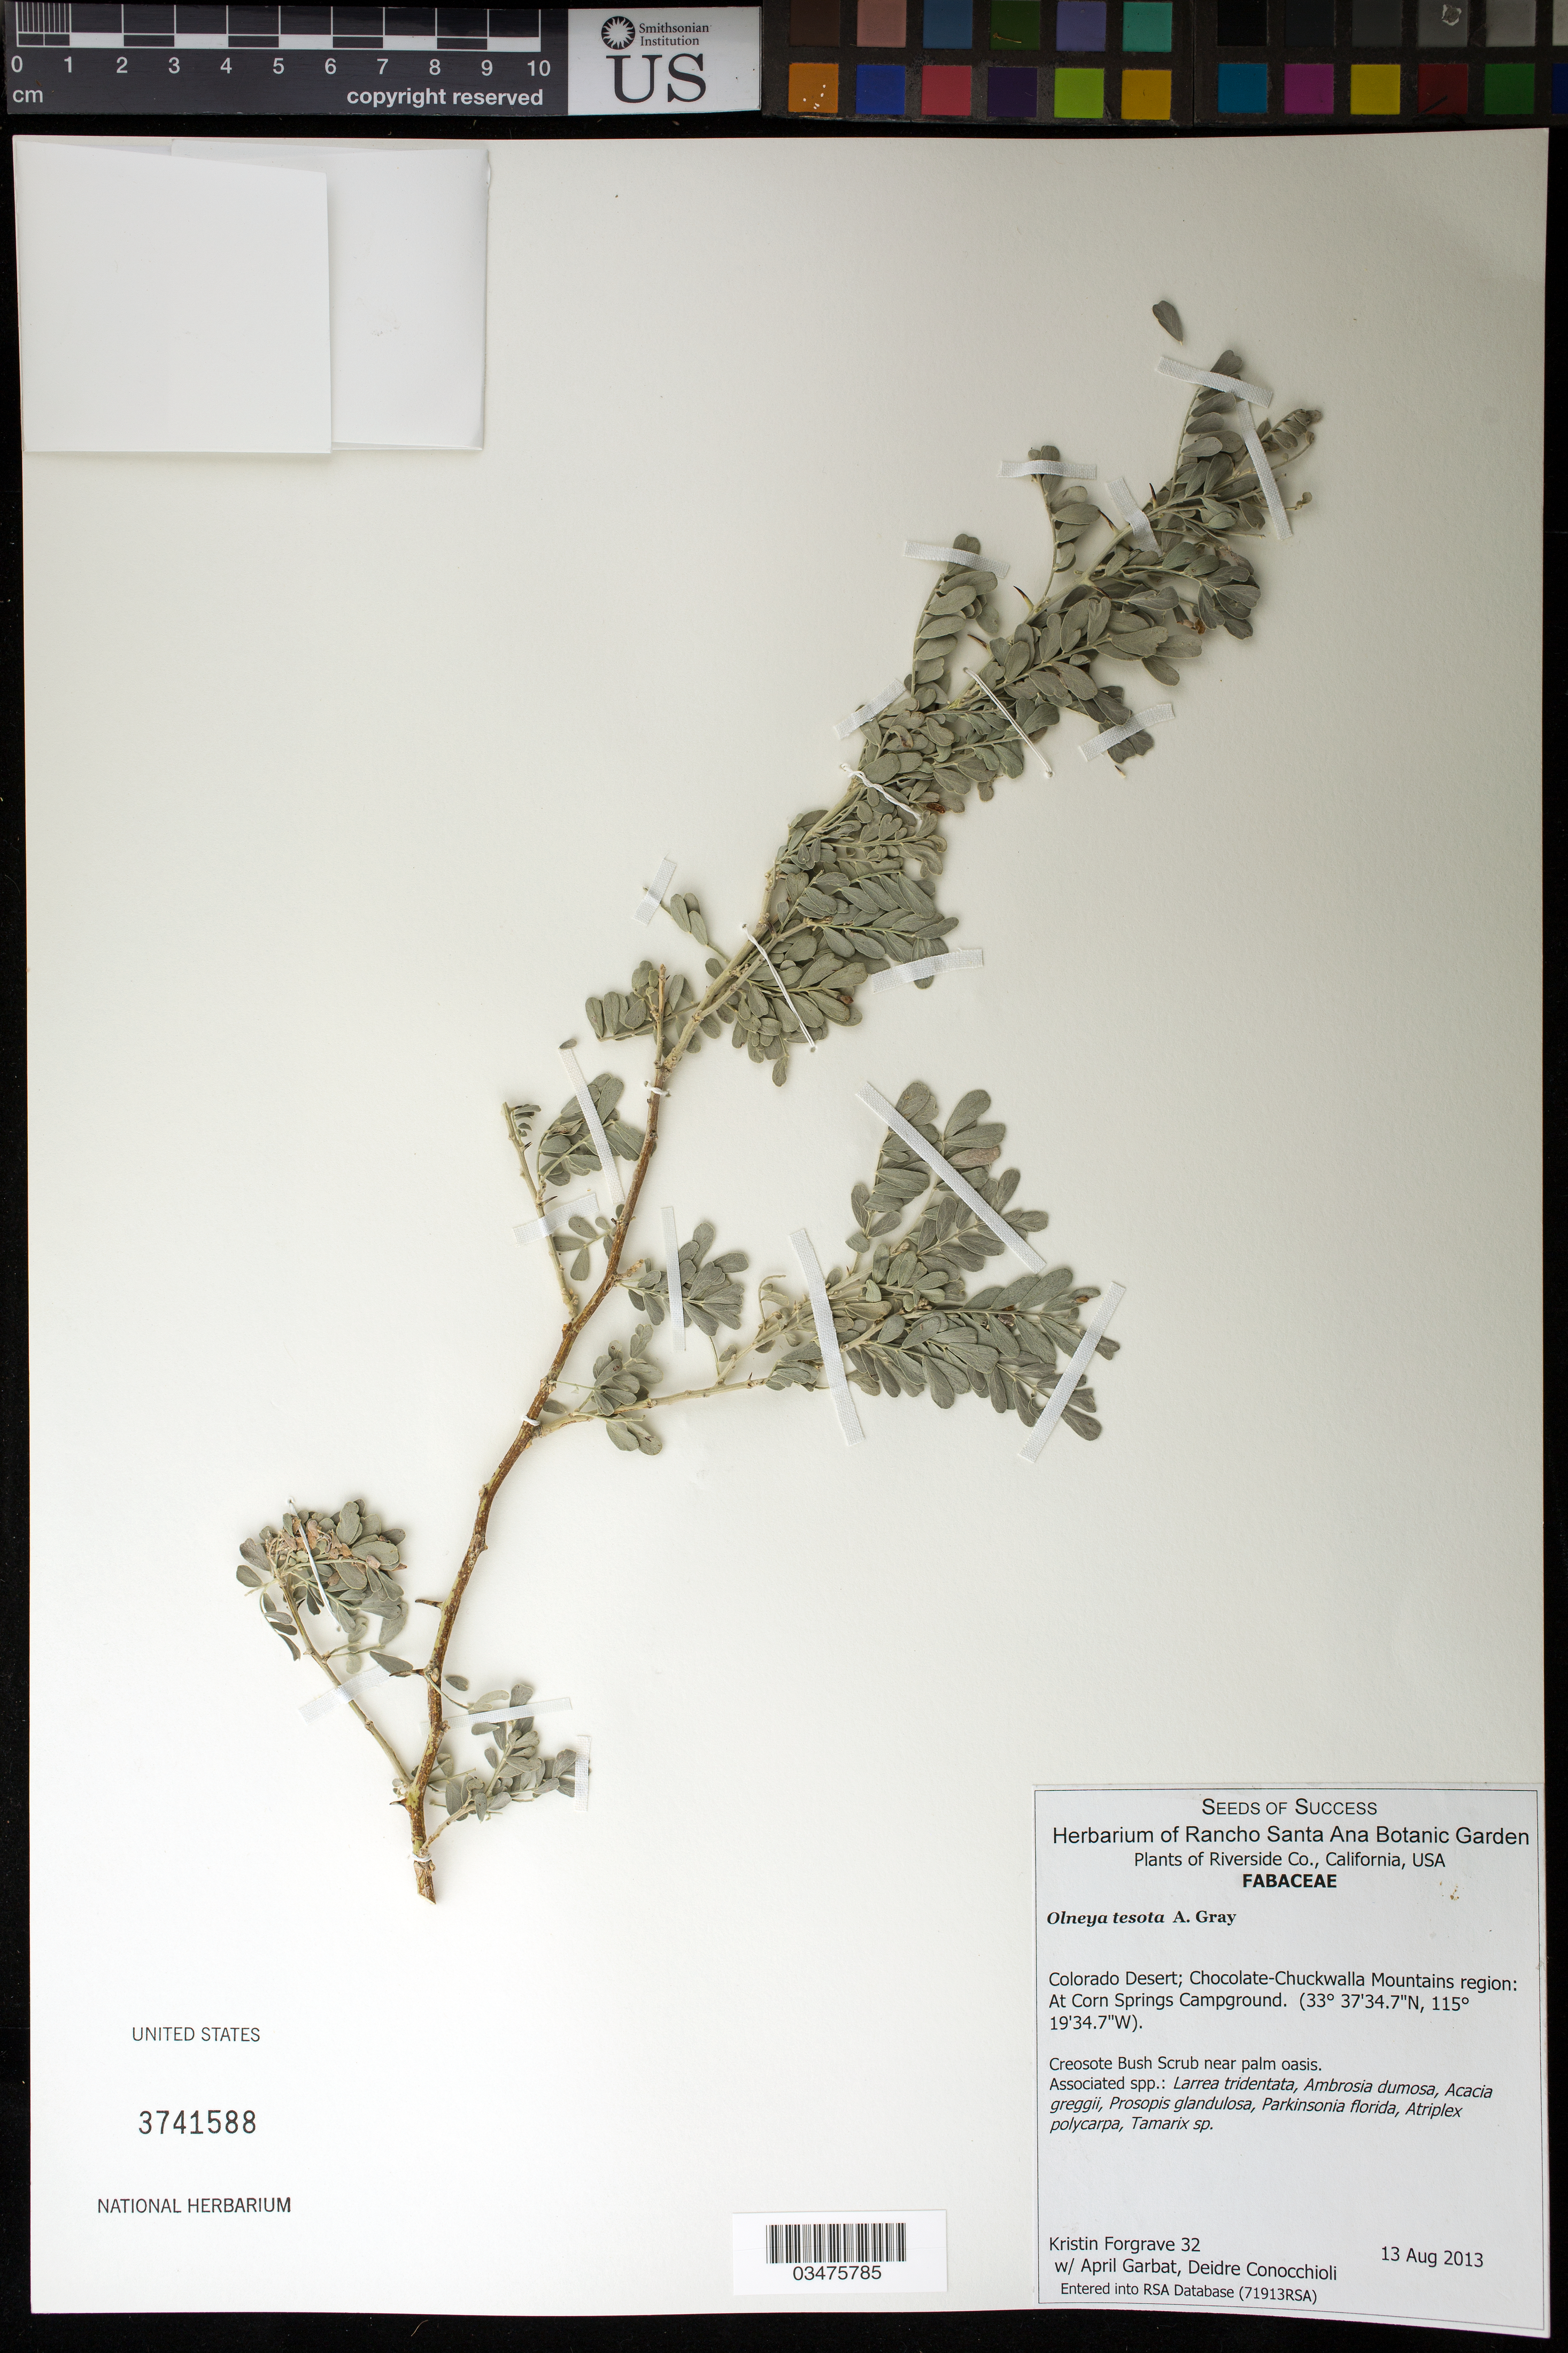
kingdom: Plantae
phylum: Tracheophyta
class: Magnoliopsida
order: Fabales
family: Fabaceae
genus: Olneya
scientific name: Olneya tesota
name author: A. Gray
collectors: K. Forgrave, D. Conocchioli & A. Garbat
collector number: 32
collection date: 2013-08-13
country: United States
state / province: California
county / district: Riverside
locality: Colorado Desert. Chocolate-Chuckwalla Mountain region, at Corn Springs Campground.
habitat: Creosote Bush Scrub near palm oasis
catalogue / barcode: US 3741588